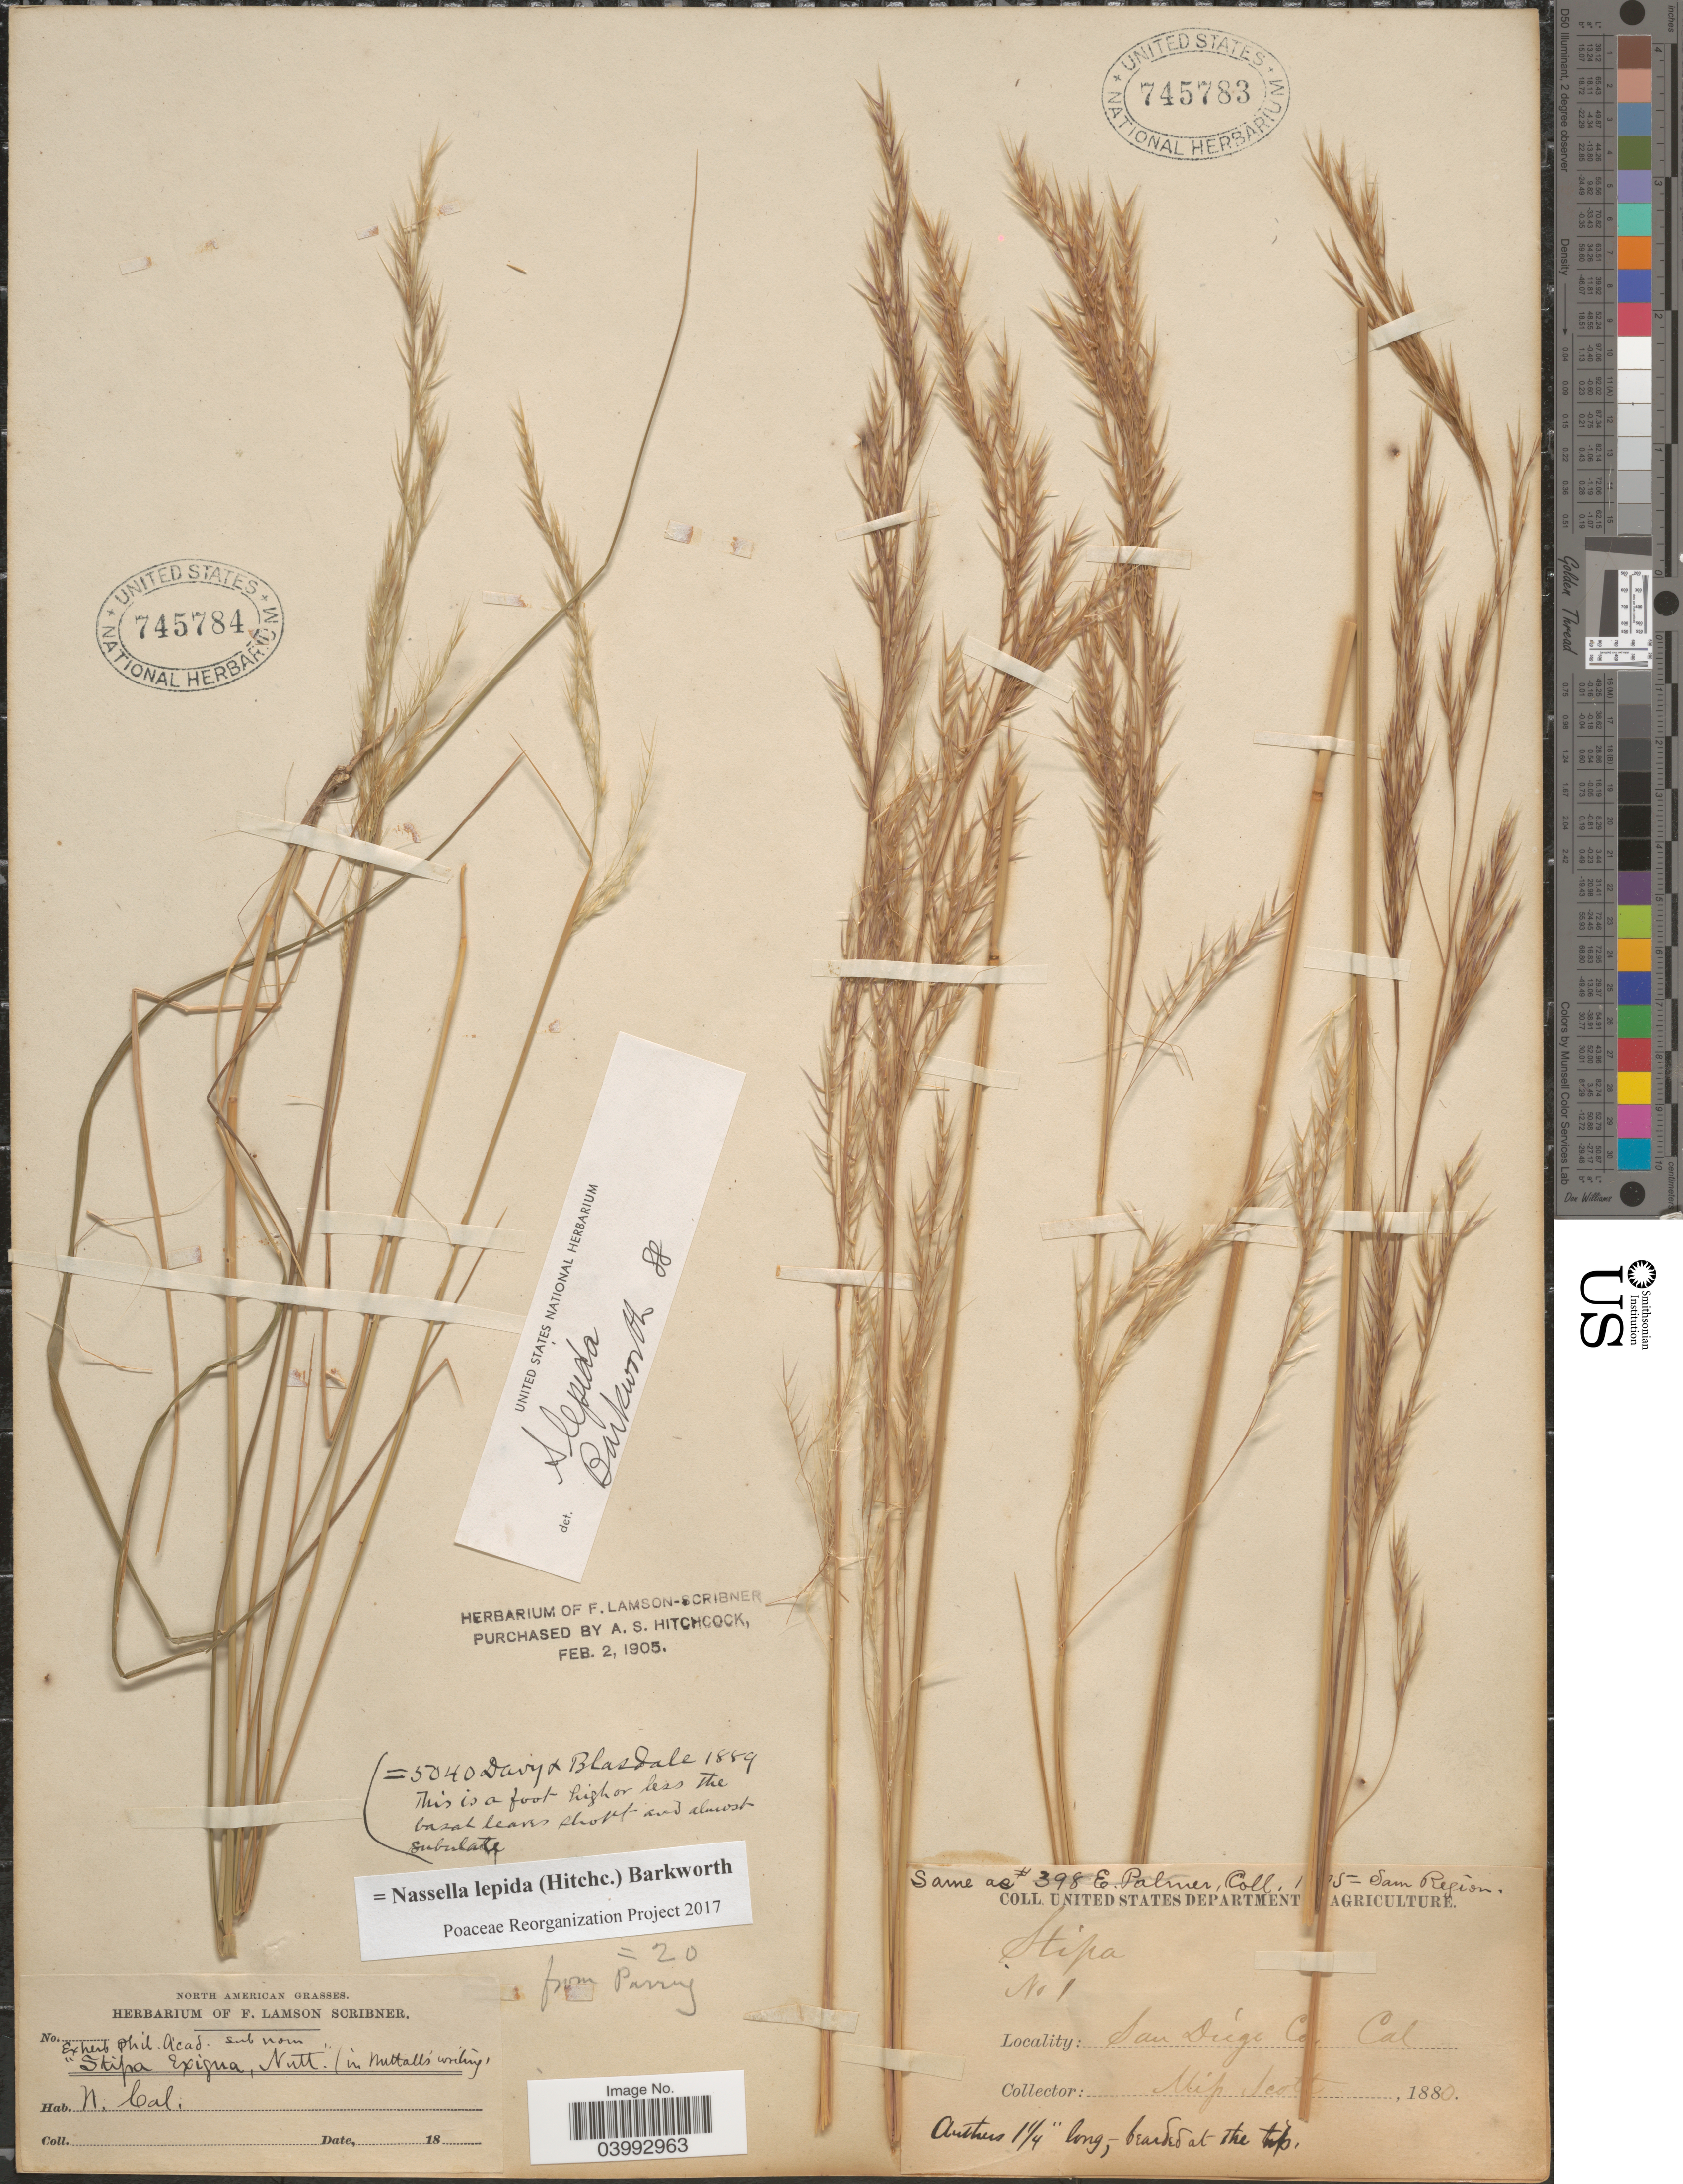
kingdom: Plantae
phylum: Tracheophyta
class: Liliopsida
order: Poales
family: Poaceae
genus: Nassella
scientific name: Nassella lepida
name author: (Hitchc.) Barkworth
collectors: M. Scott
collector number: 1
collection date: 1880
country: United States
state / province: California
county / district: San Diego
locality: San Diego Co.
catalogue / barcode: US 745783-2